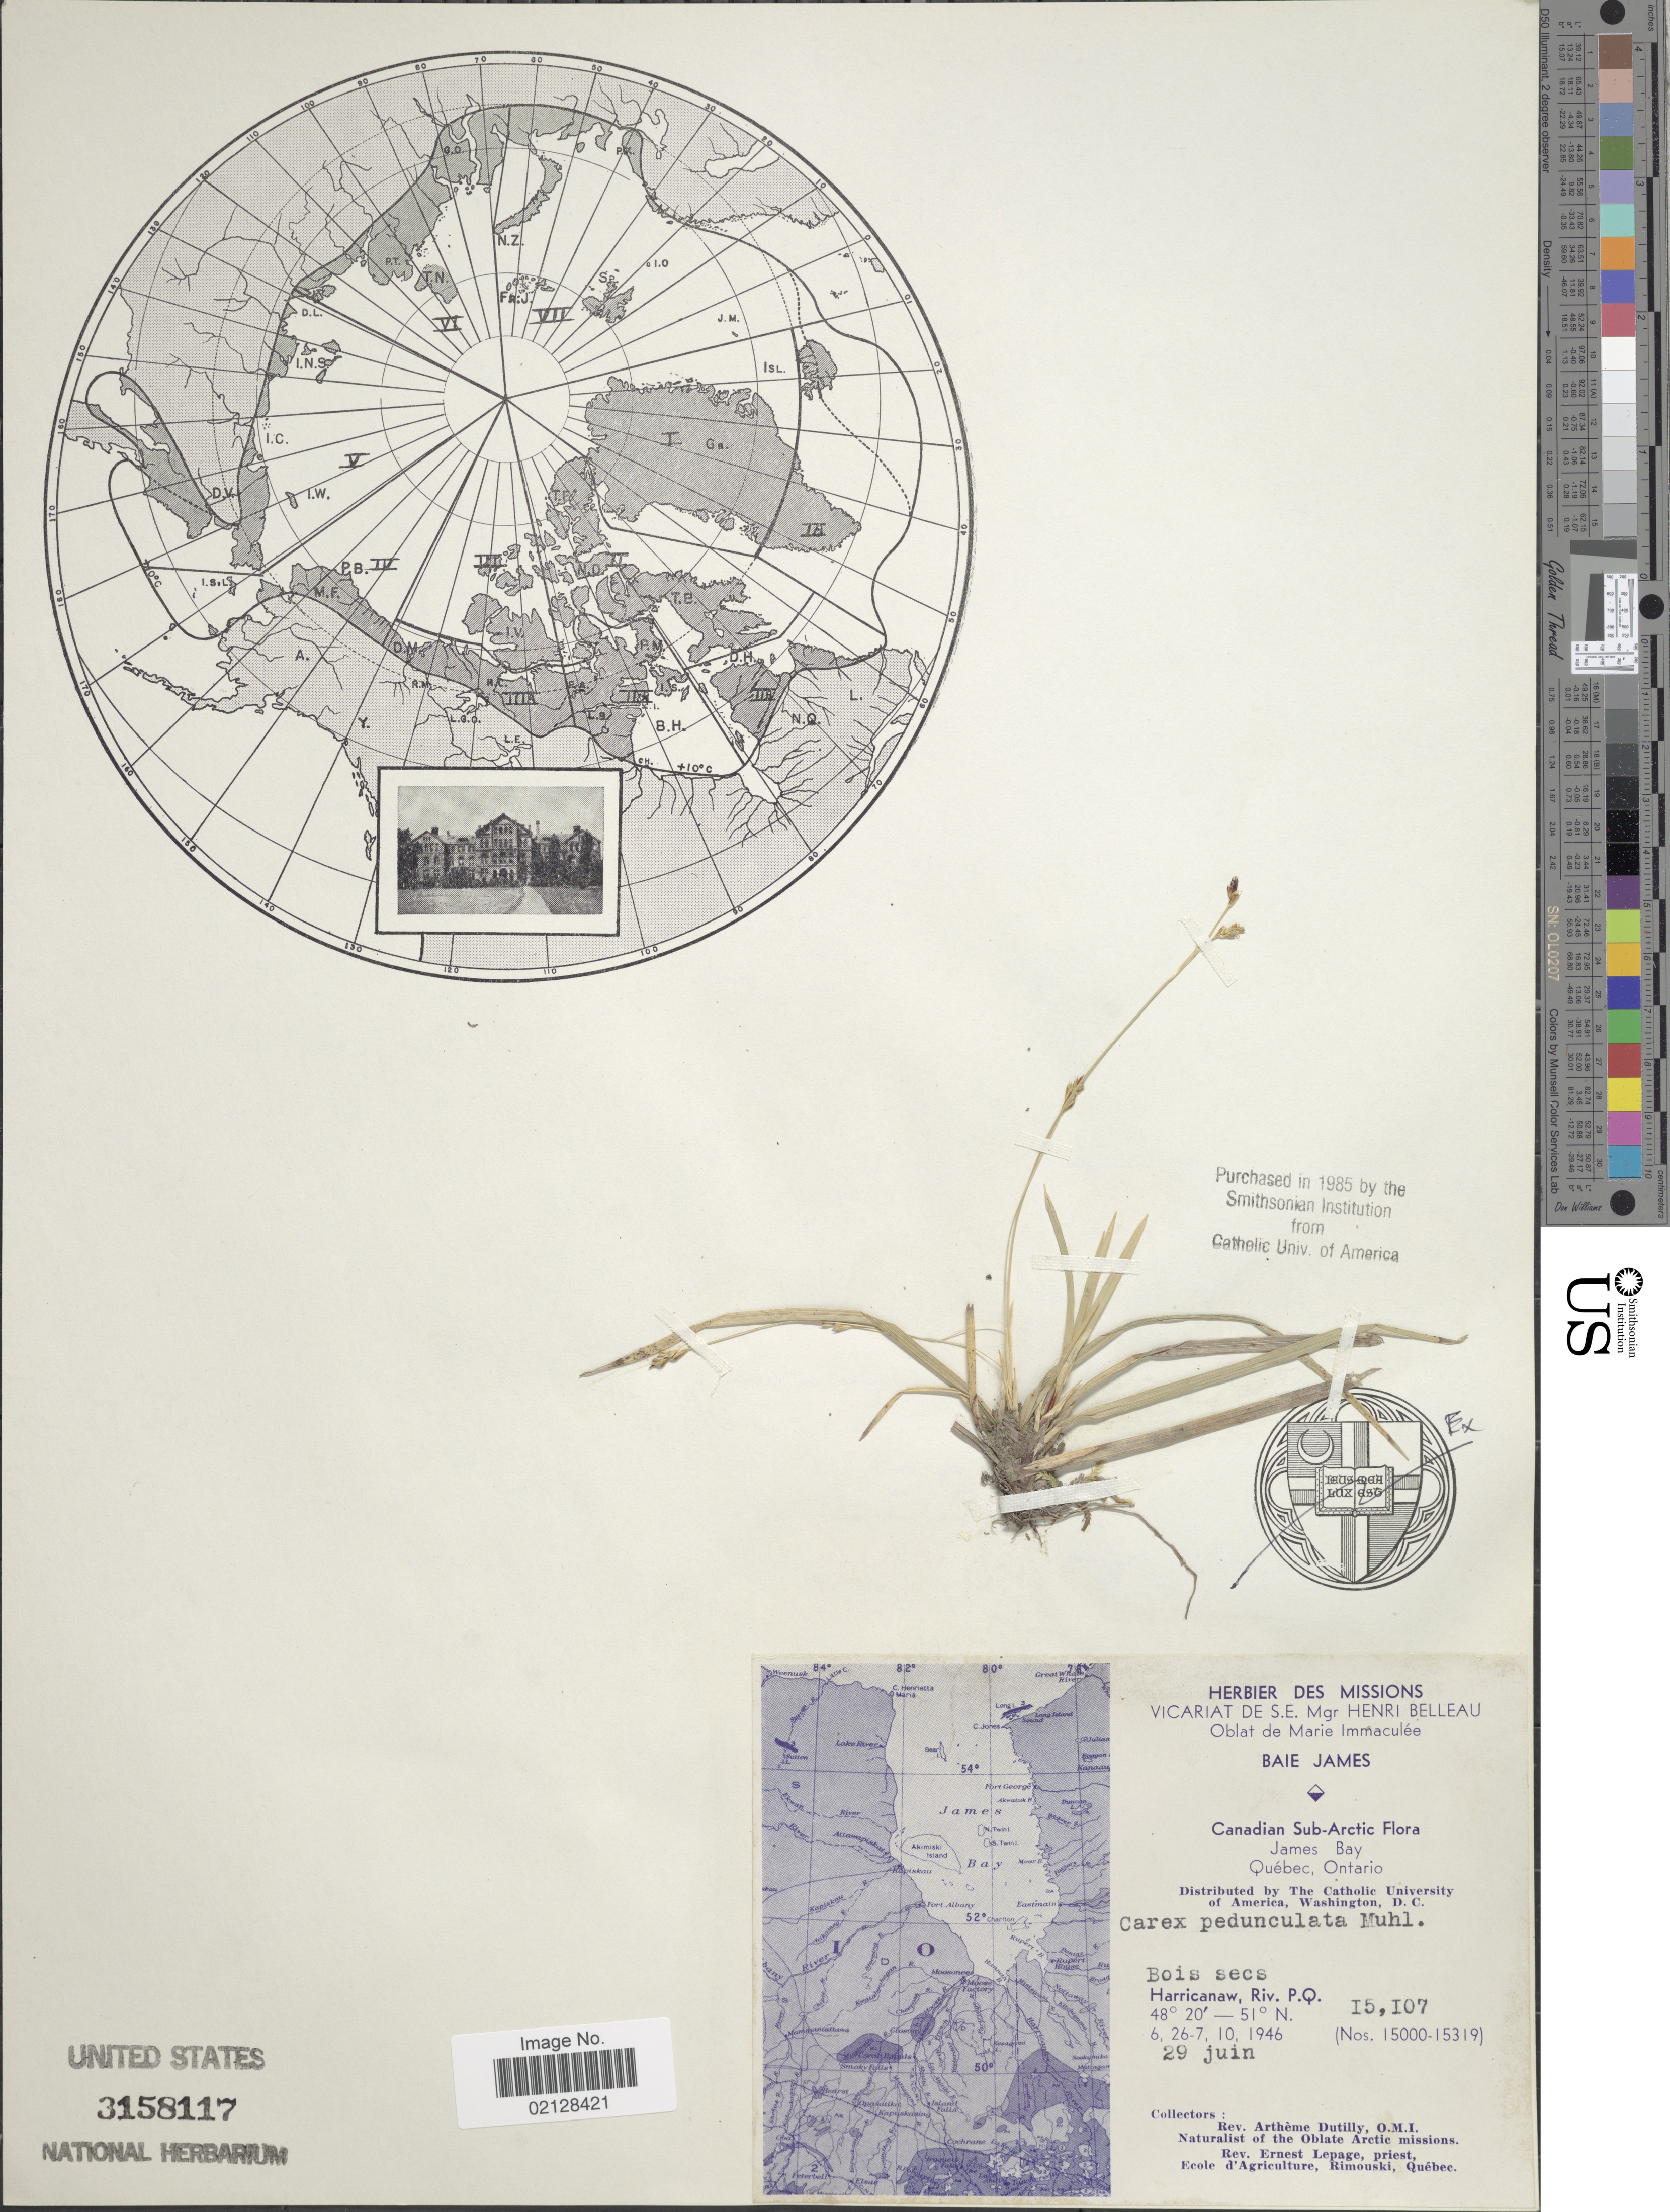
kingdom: Plantae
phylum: Tracheophyta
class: Liliopsida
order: Poales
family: Cyperaceae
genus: Carex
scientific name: Carex pedunculata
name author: Muhl. ex Willd.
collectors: A. Dutilly & E. Lepage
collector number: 15107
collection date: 1946-06-29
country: Canada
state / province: Ontario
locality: Canadian Sub-Arctic, James Bay, Quebec, Ontario, Harricanaw, Riv. P.Q.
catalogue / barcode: US 3158117